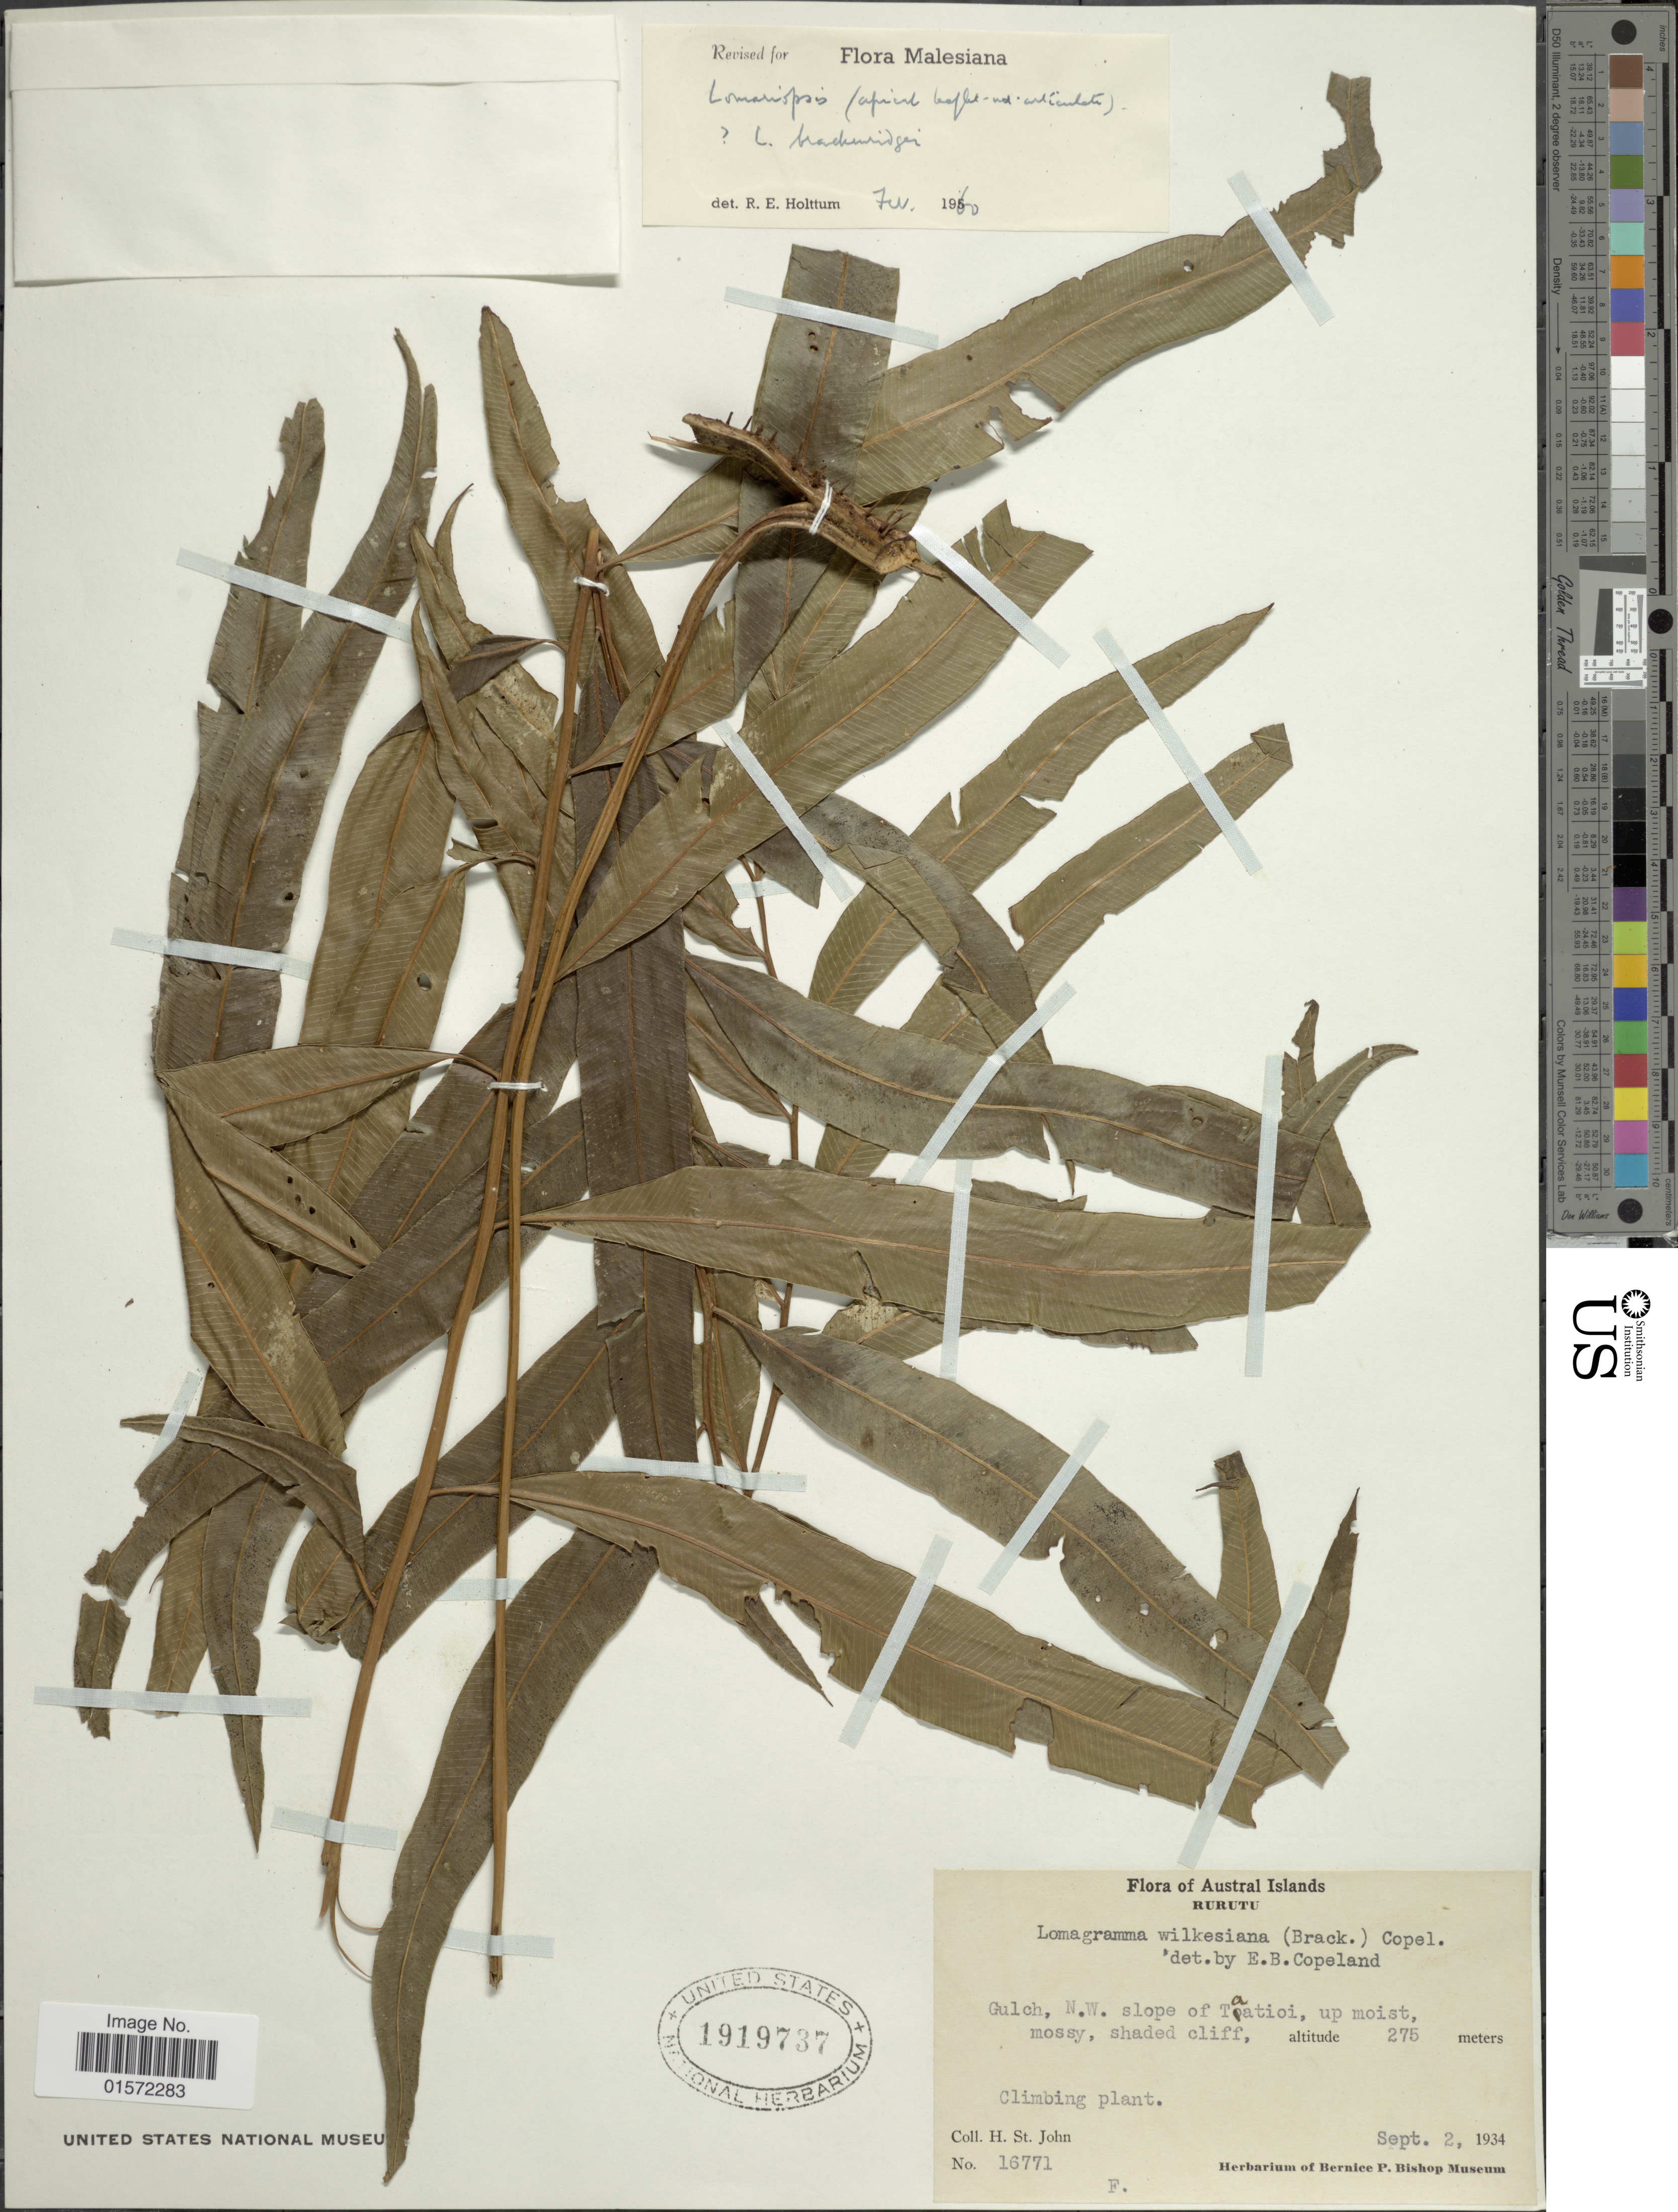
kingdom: Plantae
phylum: Tracheophyta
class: Polypodiopsida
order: Polypodiales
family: Lomariopsidaceae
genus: Lomariopsis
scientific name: Lomariopsis brackenridgei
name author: Carrière in Seem.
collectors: H. St. John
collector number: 16771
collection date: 1934-09-02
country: French Polynesia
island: Rurutu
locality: Austral Islands, Rurutu, Gulch, N. W. slope of Taatioi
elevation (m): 275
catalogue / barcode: US 1919737